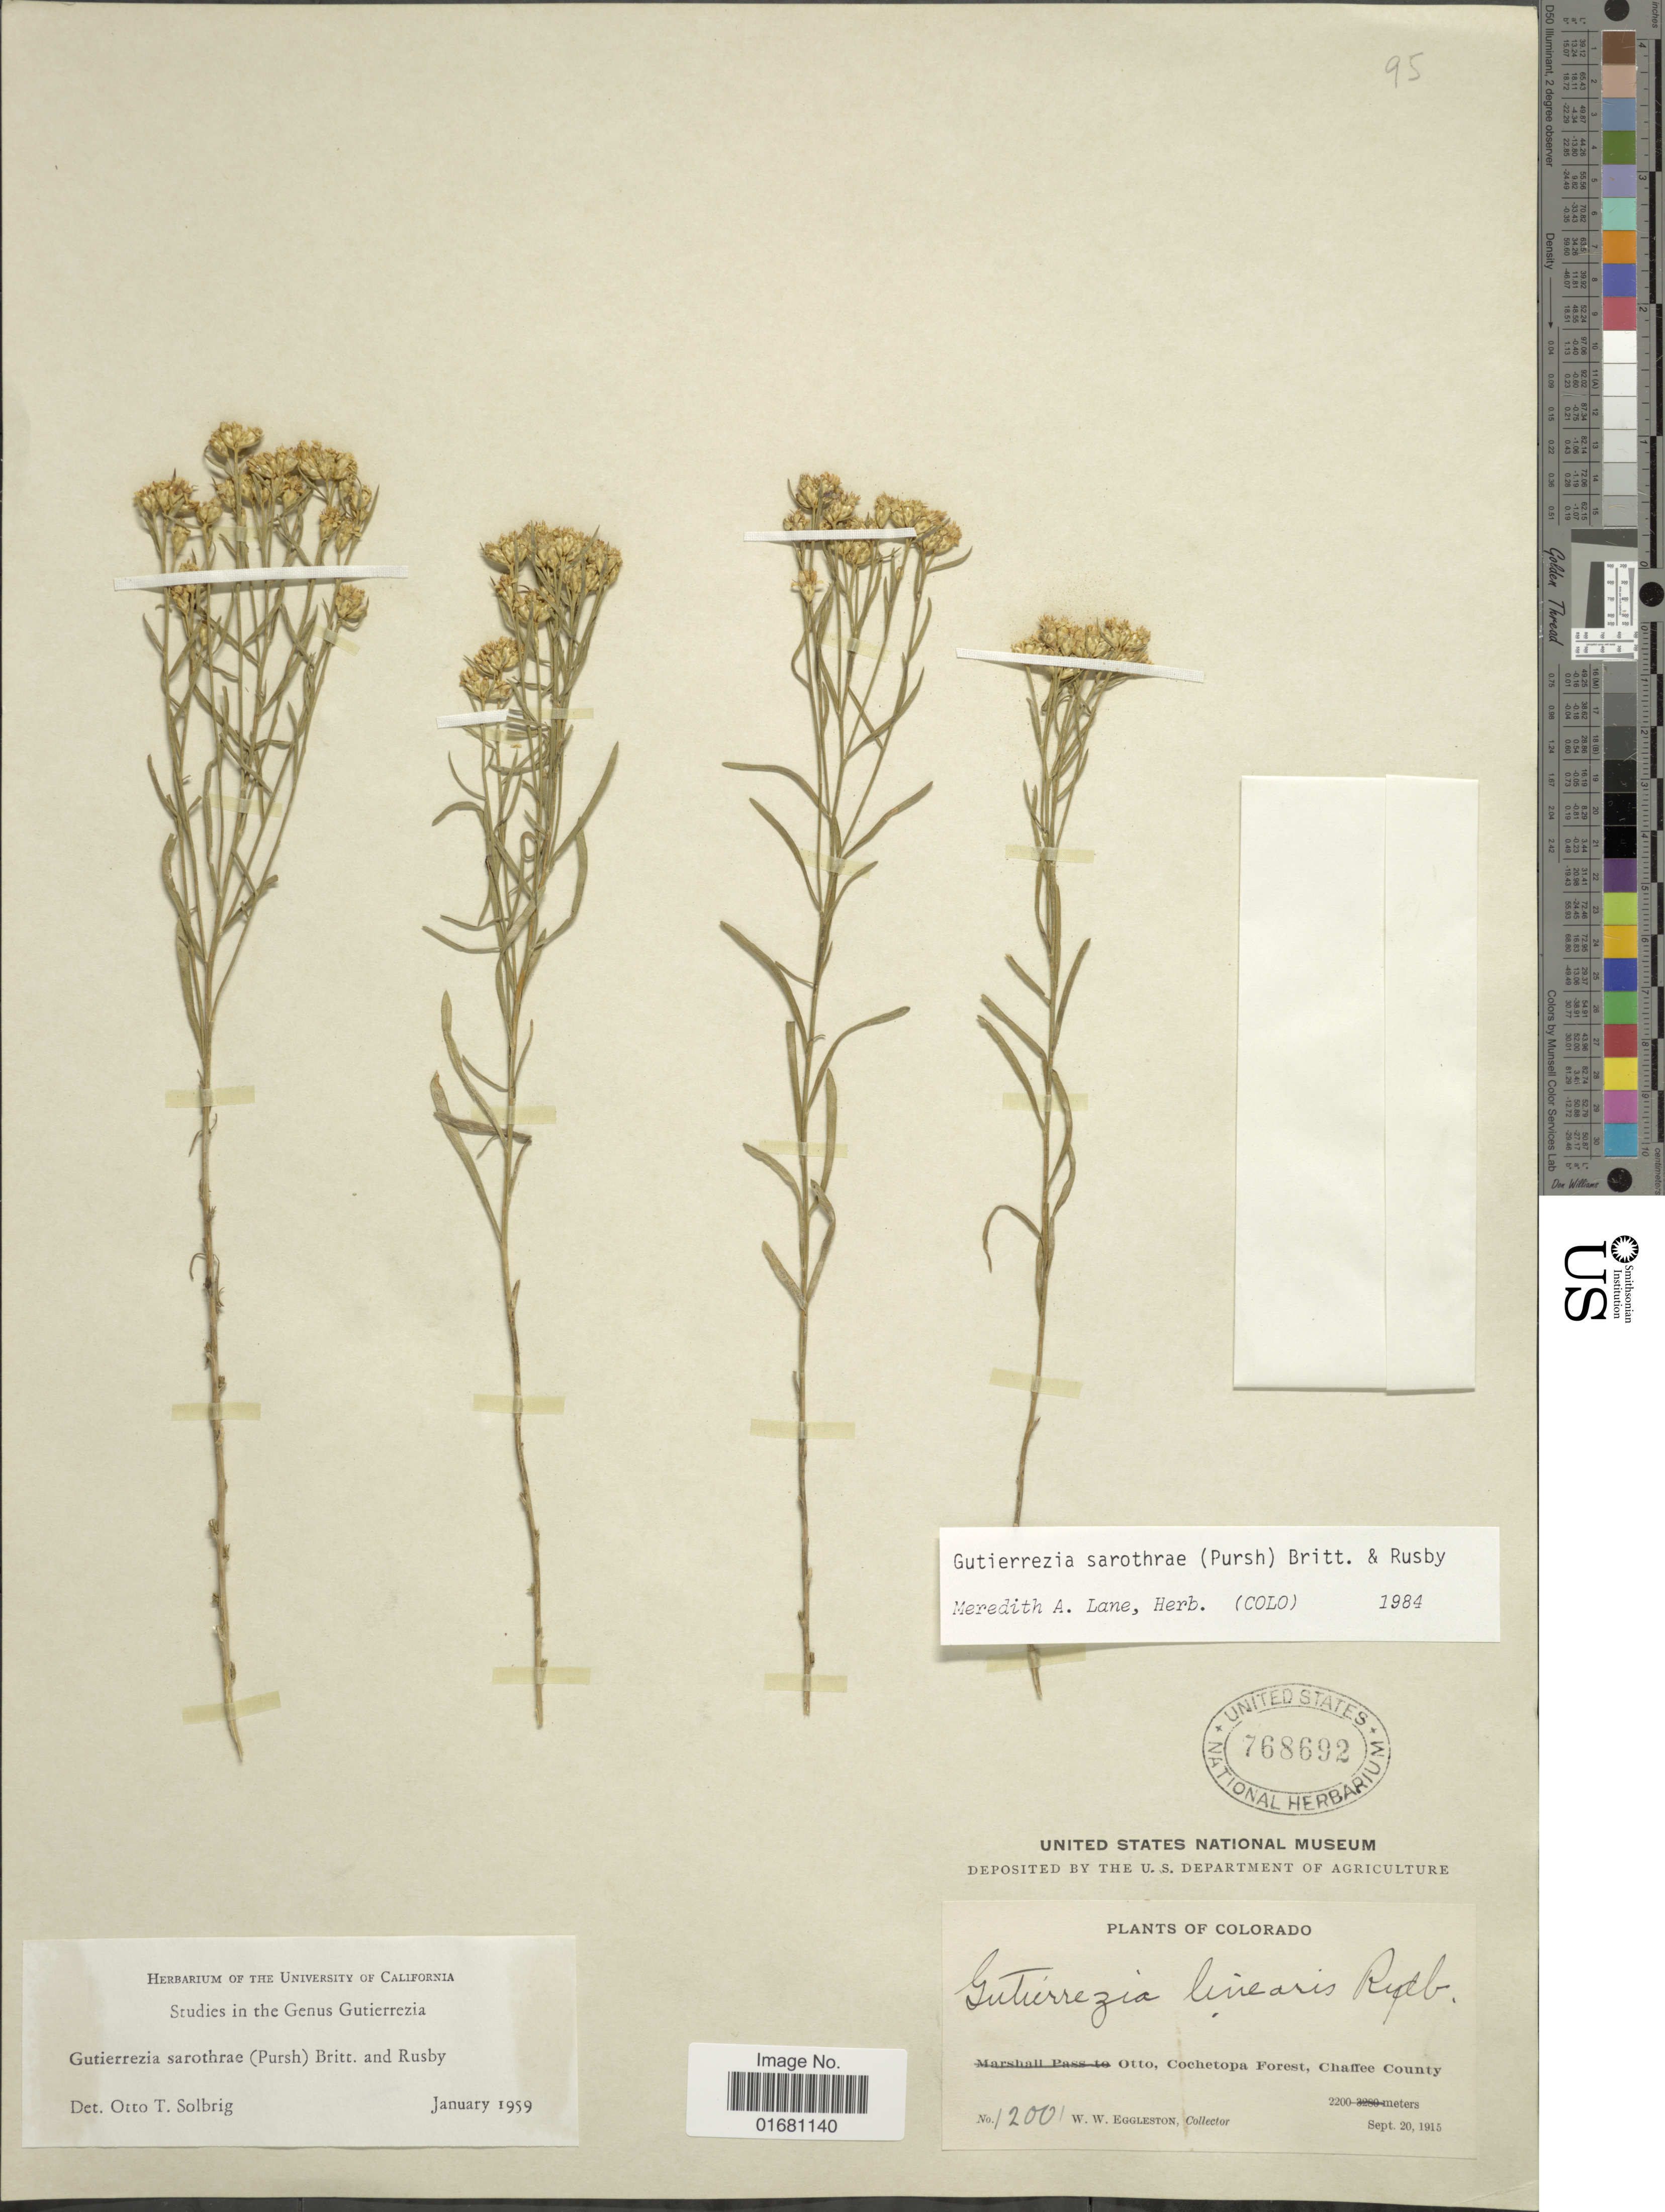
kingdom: Plantae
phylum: Tracheophyta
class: Magnoliopsida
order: Asterales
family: Asteraceae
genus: Gutierrezia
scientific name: Gutierrezia sarothrae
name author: (Pursh) Britton & Rusby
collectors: W. W. Eggleston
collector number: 1200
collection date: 1915-09-20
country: United States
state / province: Colorado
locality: Otto, Cochetopa Forest, Chaffee County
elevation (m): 2200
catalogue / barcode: US 768692